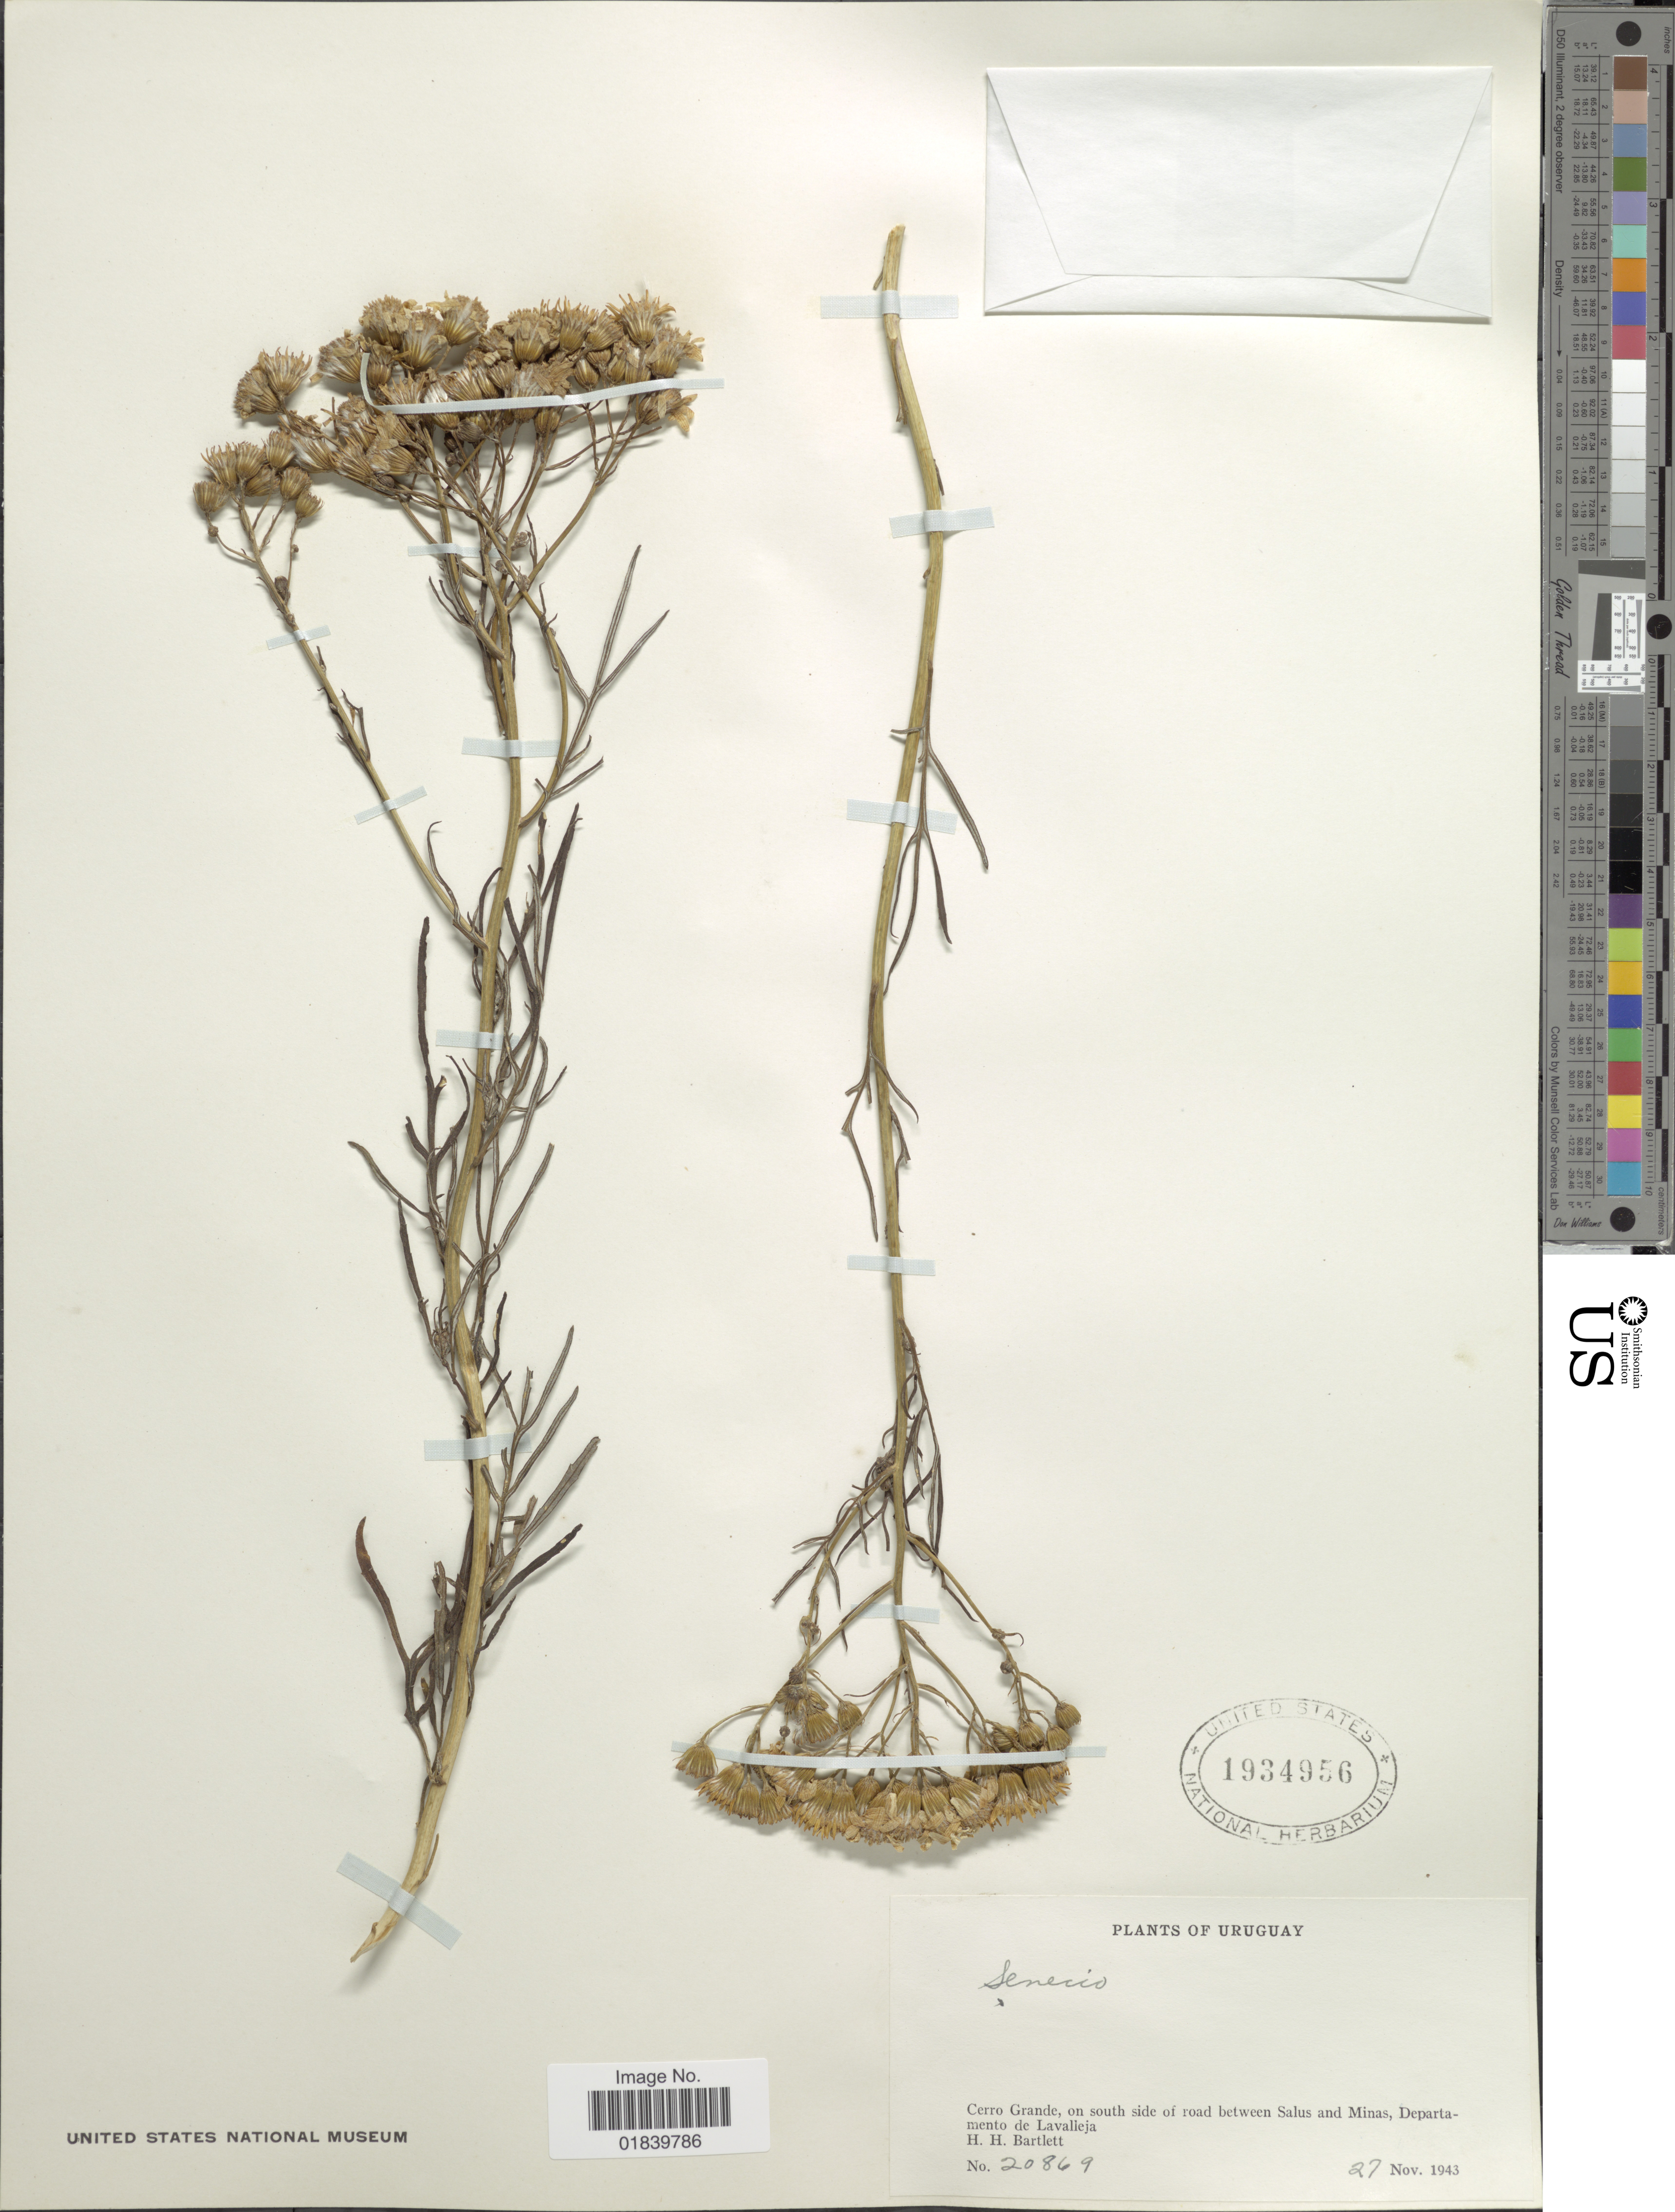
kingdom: Plantae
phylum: Tracheophyta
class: Magnoliopsida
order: Asterales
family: Asteraceae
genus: Senecio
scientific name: Senecio sp.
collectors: H. H. Bartlett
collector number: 20869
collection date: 1943-11-27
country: Uruguay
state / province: Lavalleja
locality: Cerro Grande, on south side of road between Salus and Minas, Departmento de Lavalieja.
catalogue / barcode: US 1934956